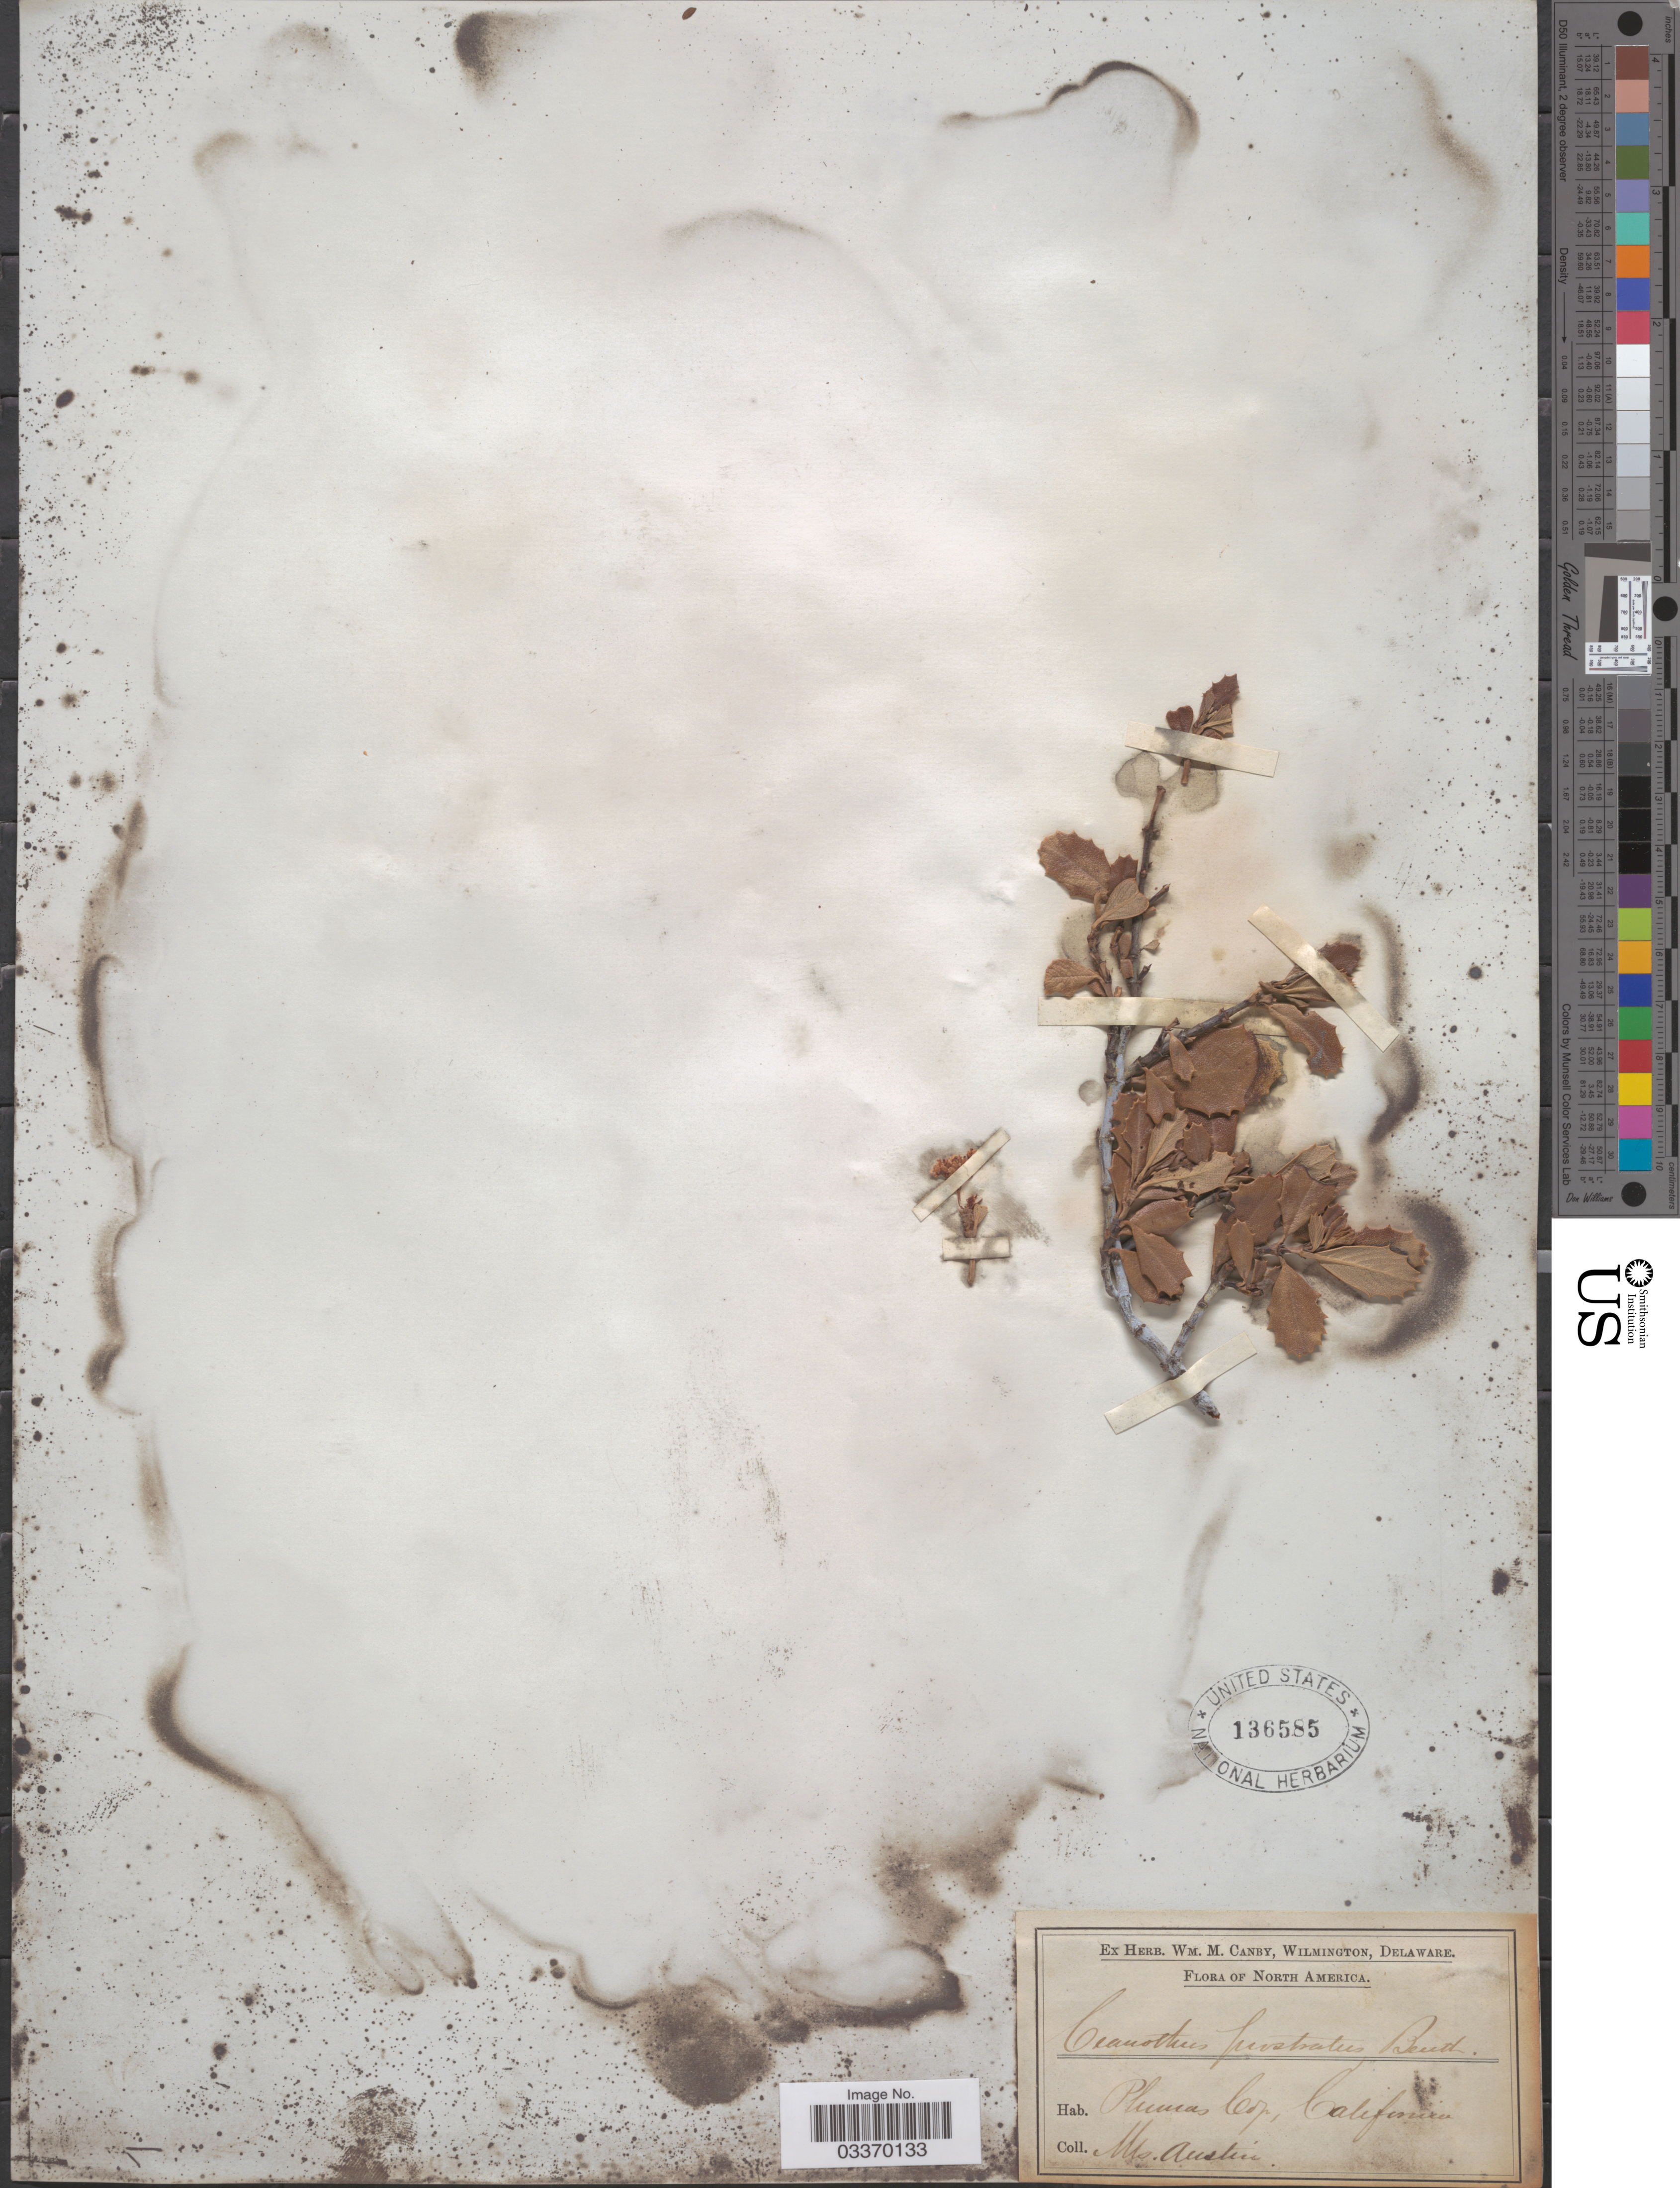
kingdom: Plantae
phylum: Tracheophyta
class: Magnoliopsida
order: Rosales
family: Rhamnaceae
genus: Ceanothus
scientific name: Ceanothus prostratus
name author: Benth.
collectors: Austin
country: United States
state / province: California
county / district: Plumas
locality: Plumas Co.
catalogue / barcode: US 136585